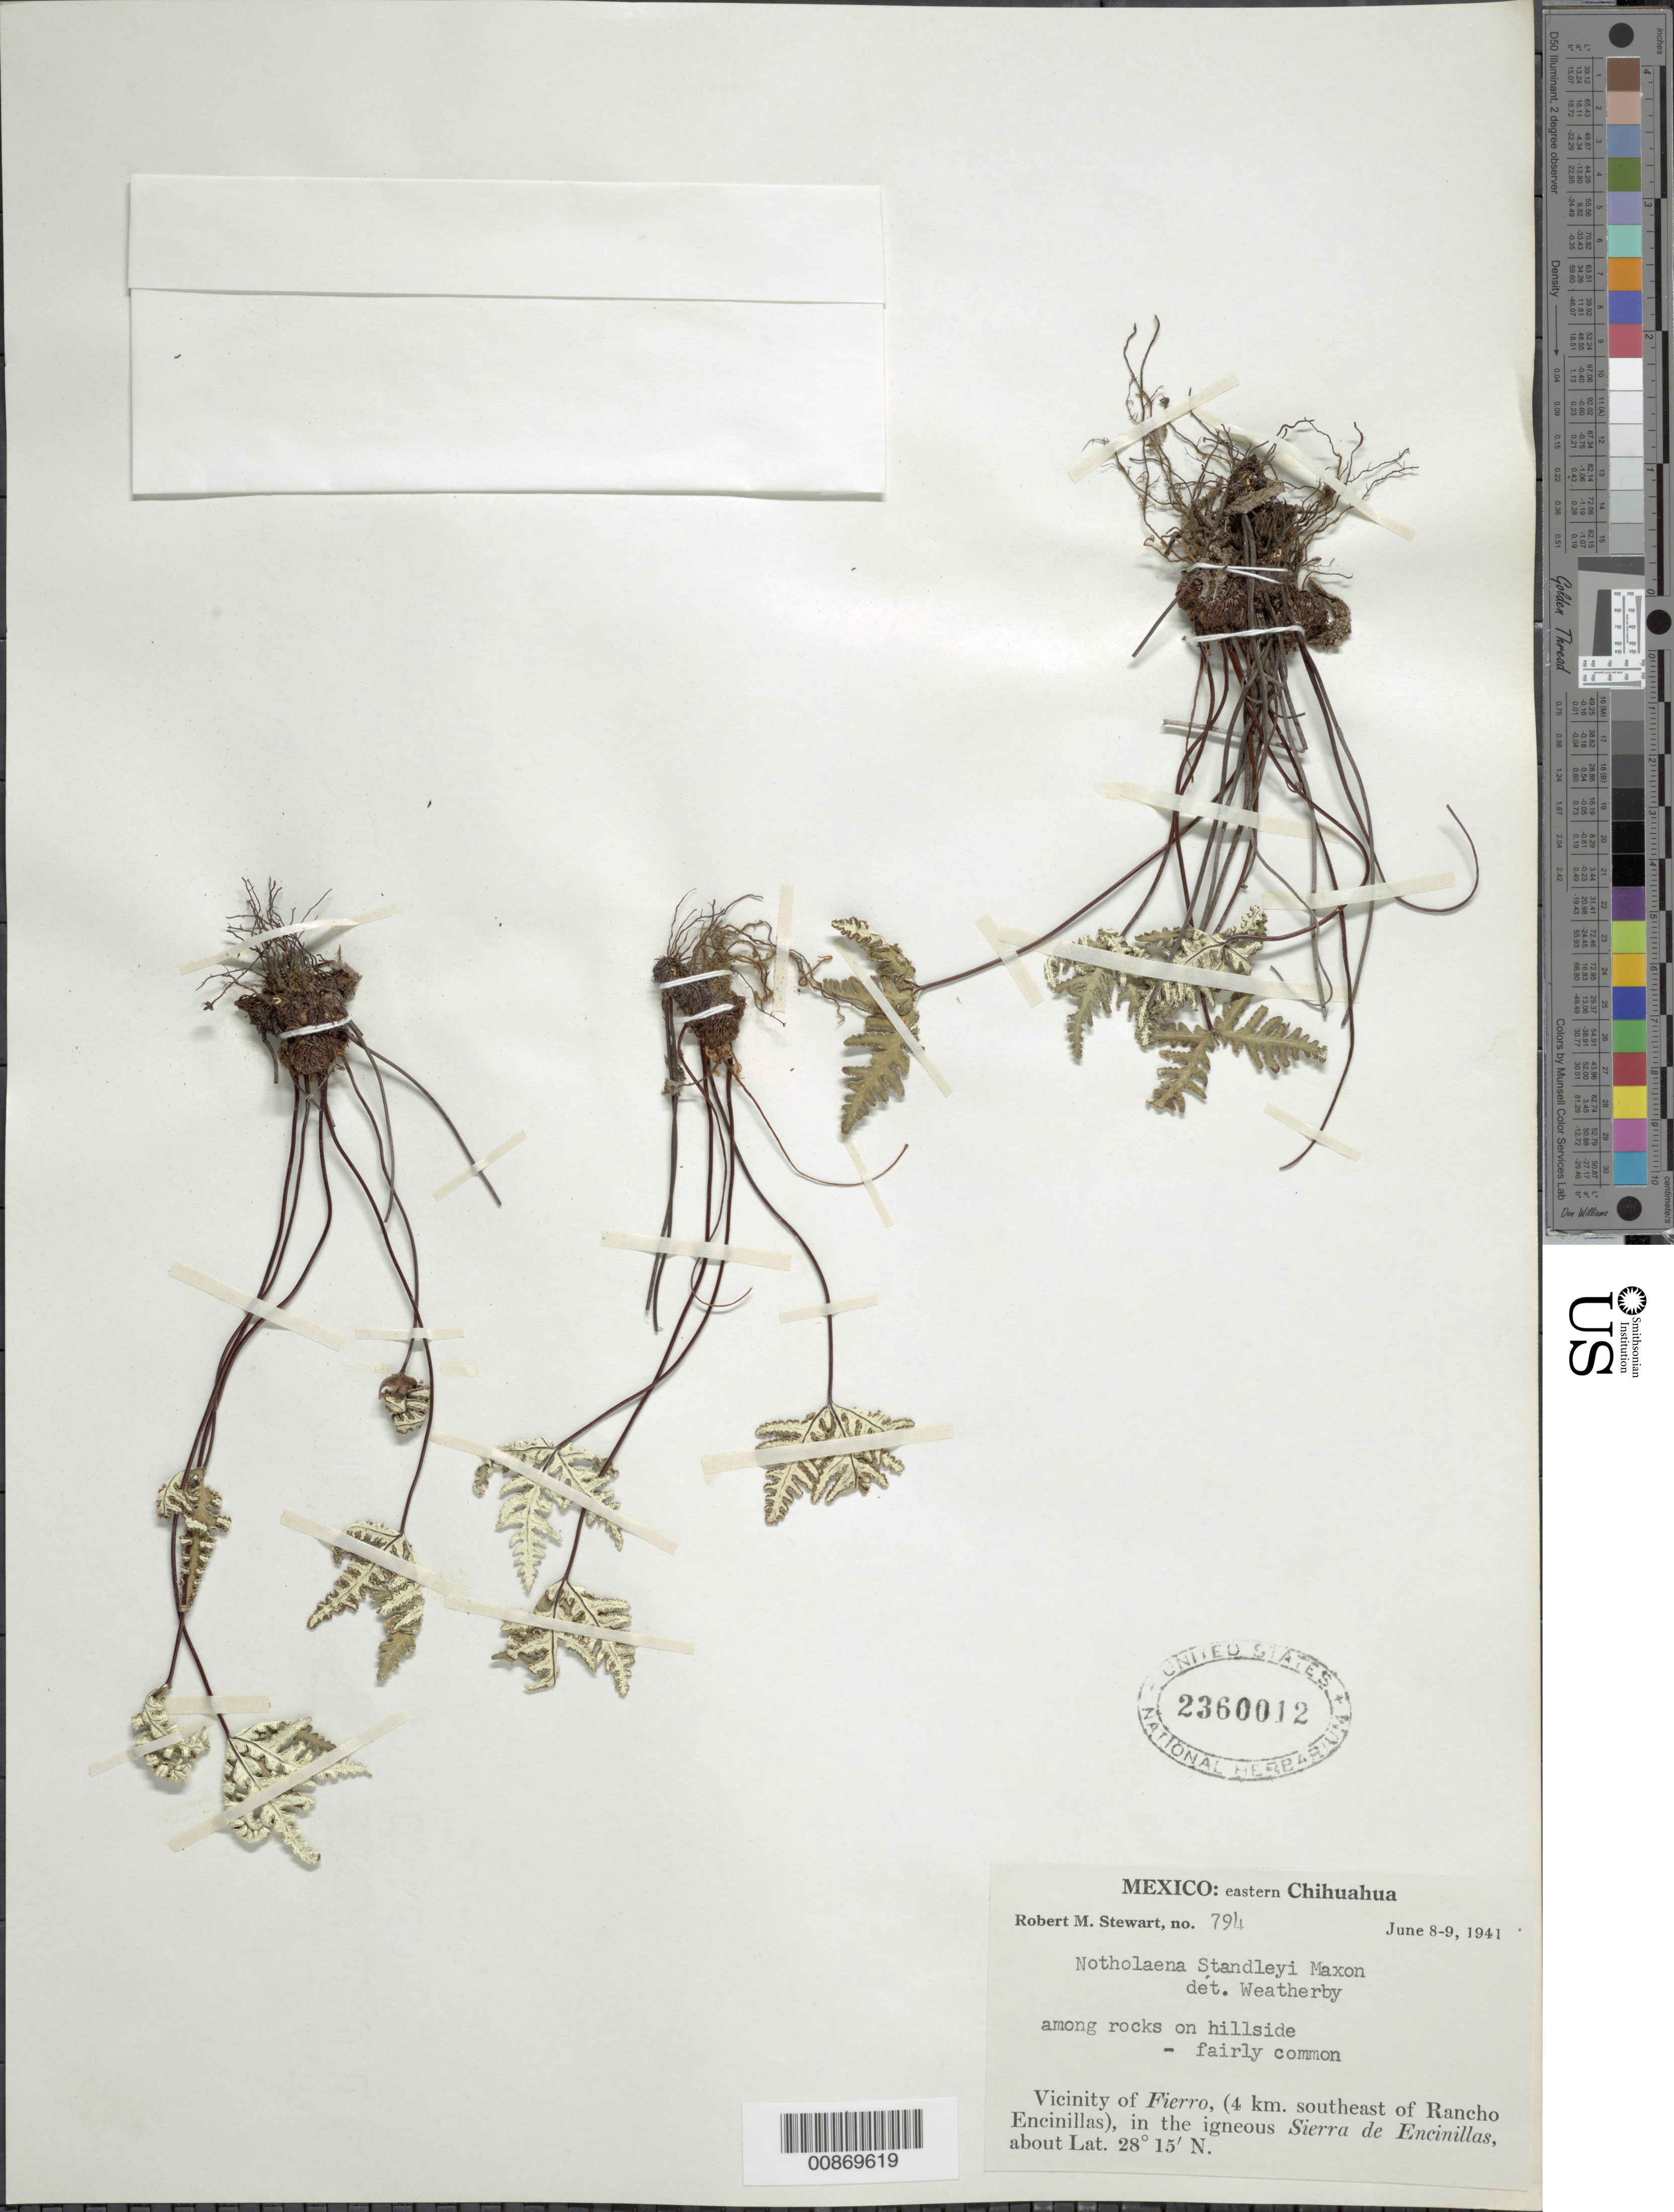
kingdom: Plantae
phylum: Tracheophyta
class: Polypodiopsida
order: Polypodiales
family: Pteridaceae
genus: Notholaena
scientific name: Notholaena standleyi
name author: Maxon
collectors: R. M. Stewart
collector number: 794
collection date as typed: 08 Jun 1941 to 09 Jun 1941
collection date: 1941-06-08/1941-06-09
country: Mexico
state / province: Chihuahua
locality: Vicinity of Fierro, (4 km. southeast of Rancho Encinillas), in the igneous Sierra de Encinillas. Eastern Chihuahua.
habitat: Among rocks on hillside.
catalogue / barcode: US 2360012